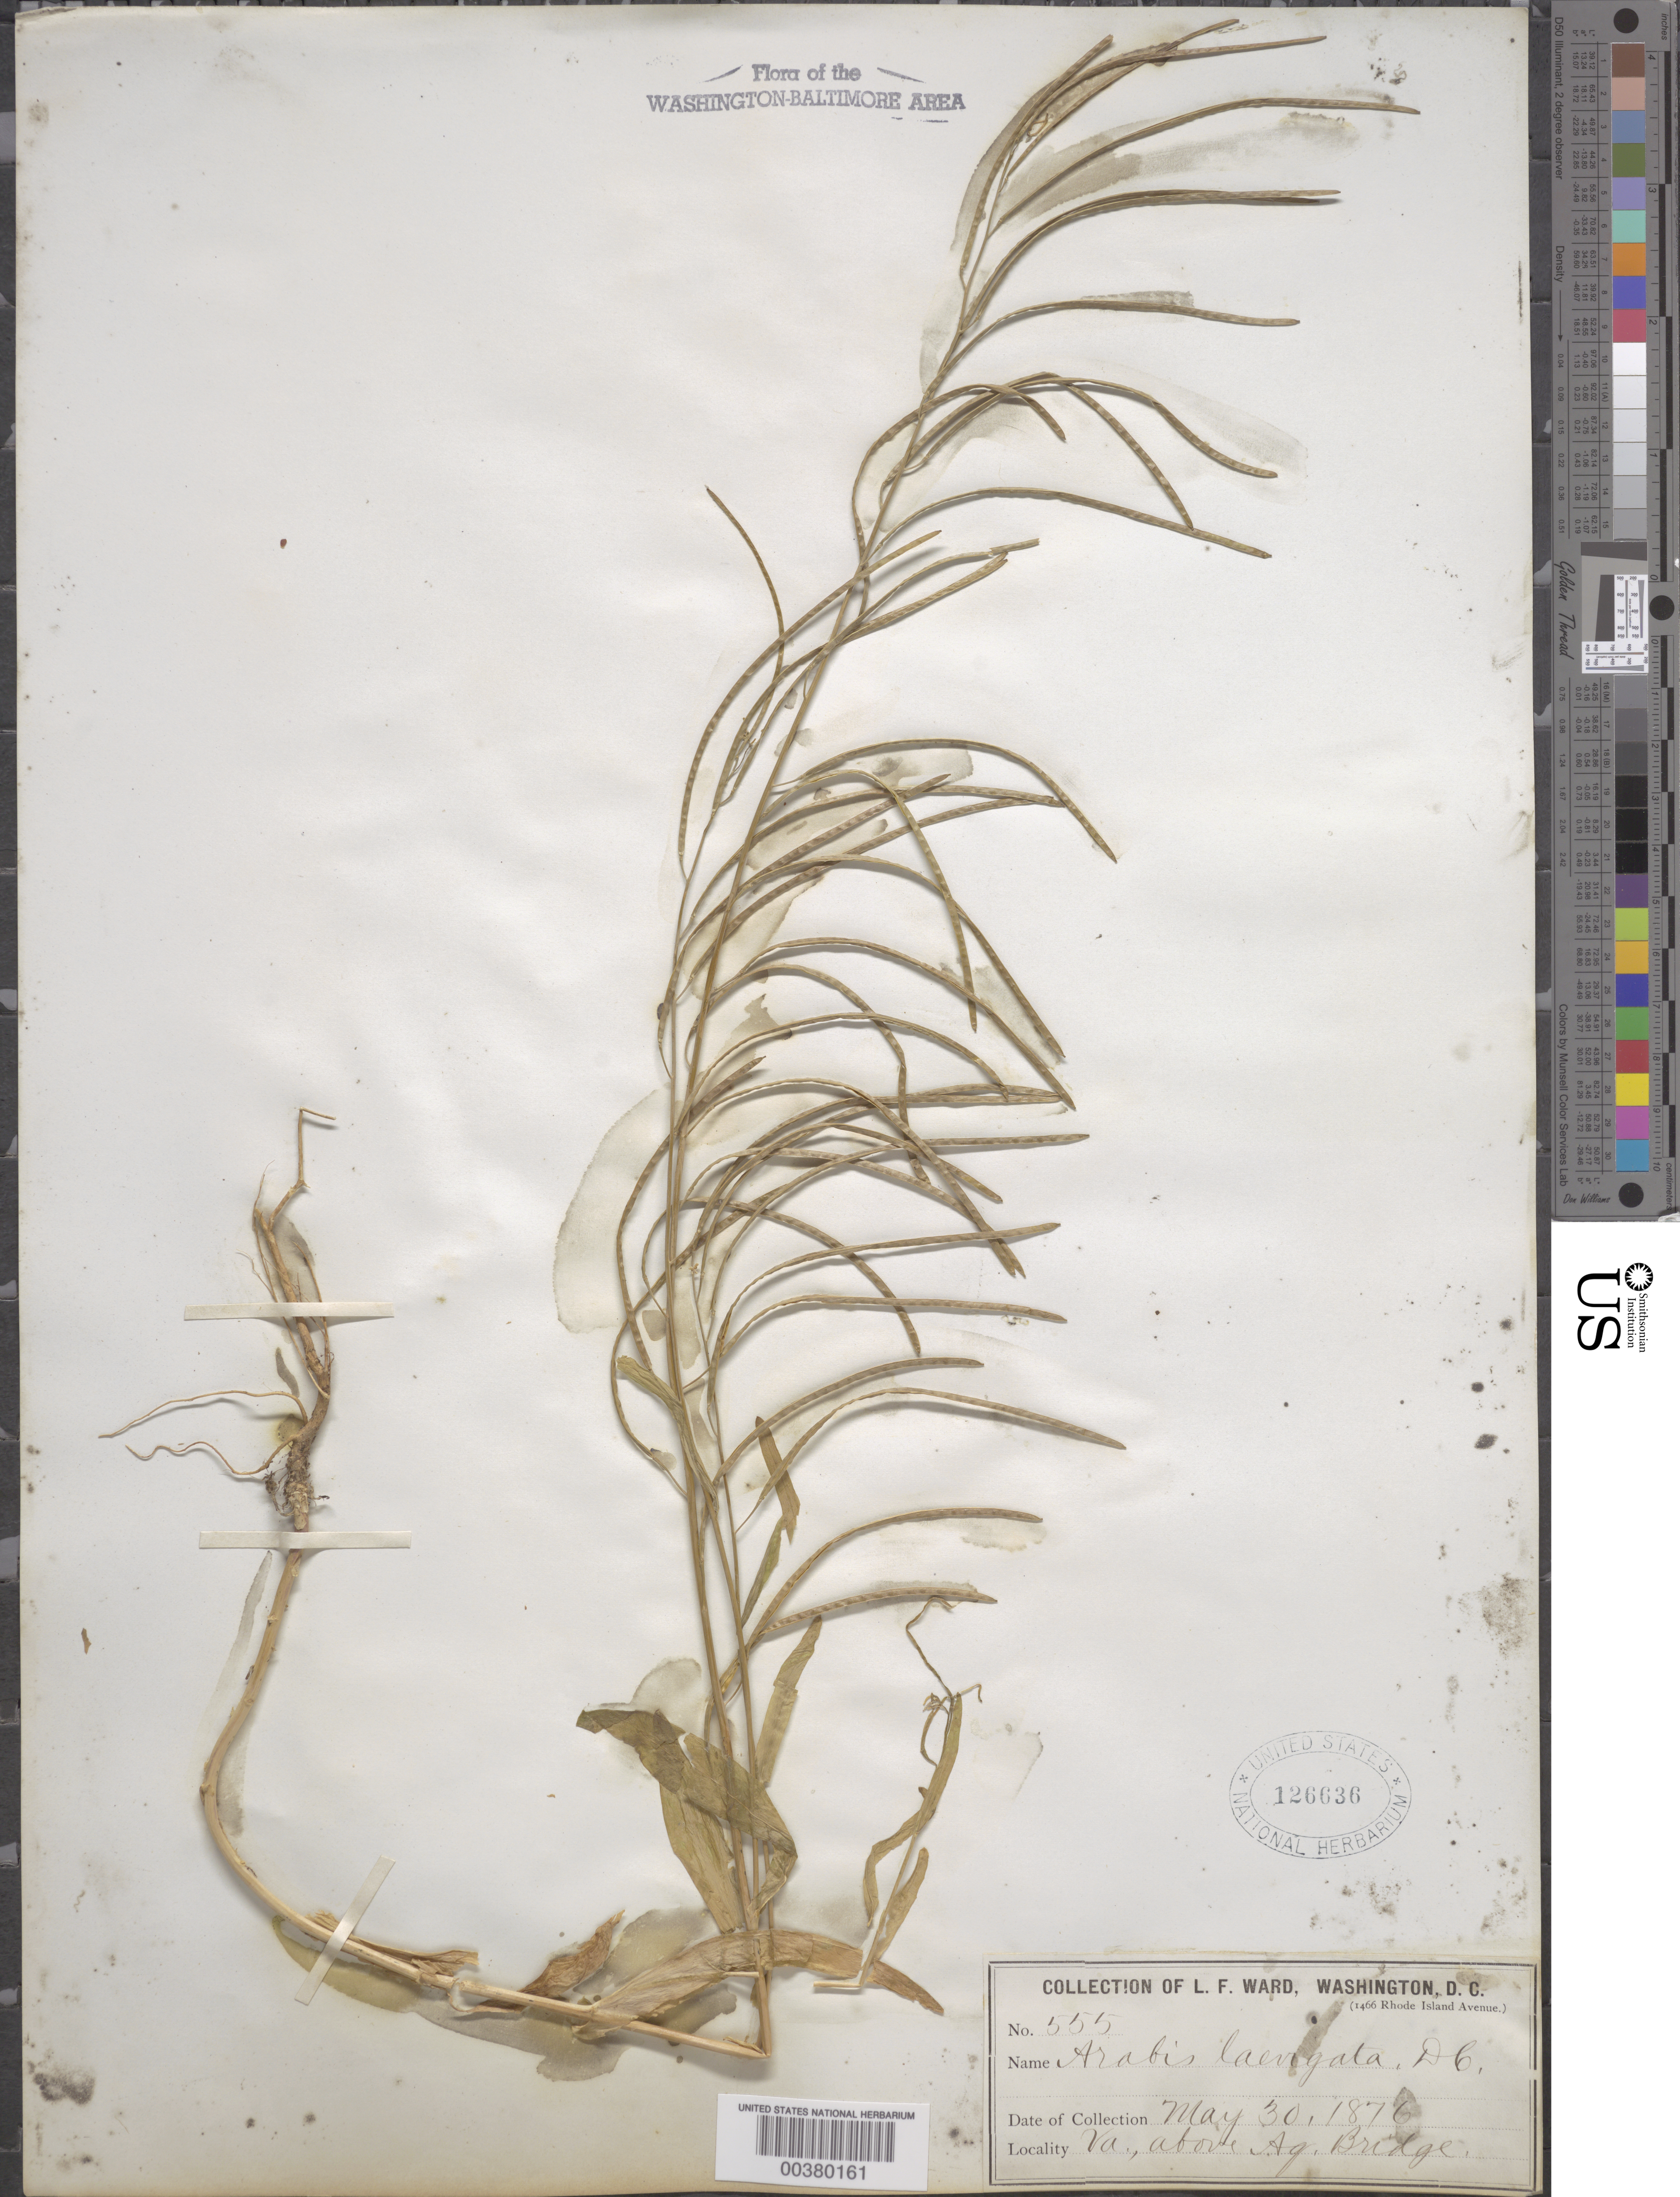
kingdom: Plantae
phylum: Tracheophyta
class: Magnoliopsida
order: Brassicales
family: Brassicaceae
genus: Boechera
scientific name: Boechera laevigata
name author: (Muhl. ex Willd.) Al-Shehbaz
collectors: L. F. Ward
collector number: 555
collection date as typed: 30 May 1876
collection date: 1876-05-30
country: United States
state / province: Virginia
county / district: Fairfax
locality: Above Aqueduct Bridge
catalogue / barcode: US 126636